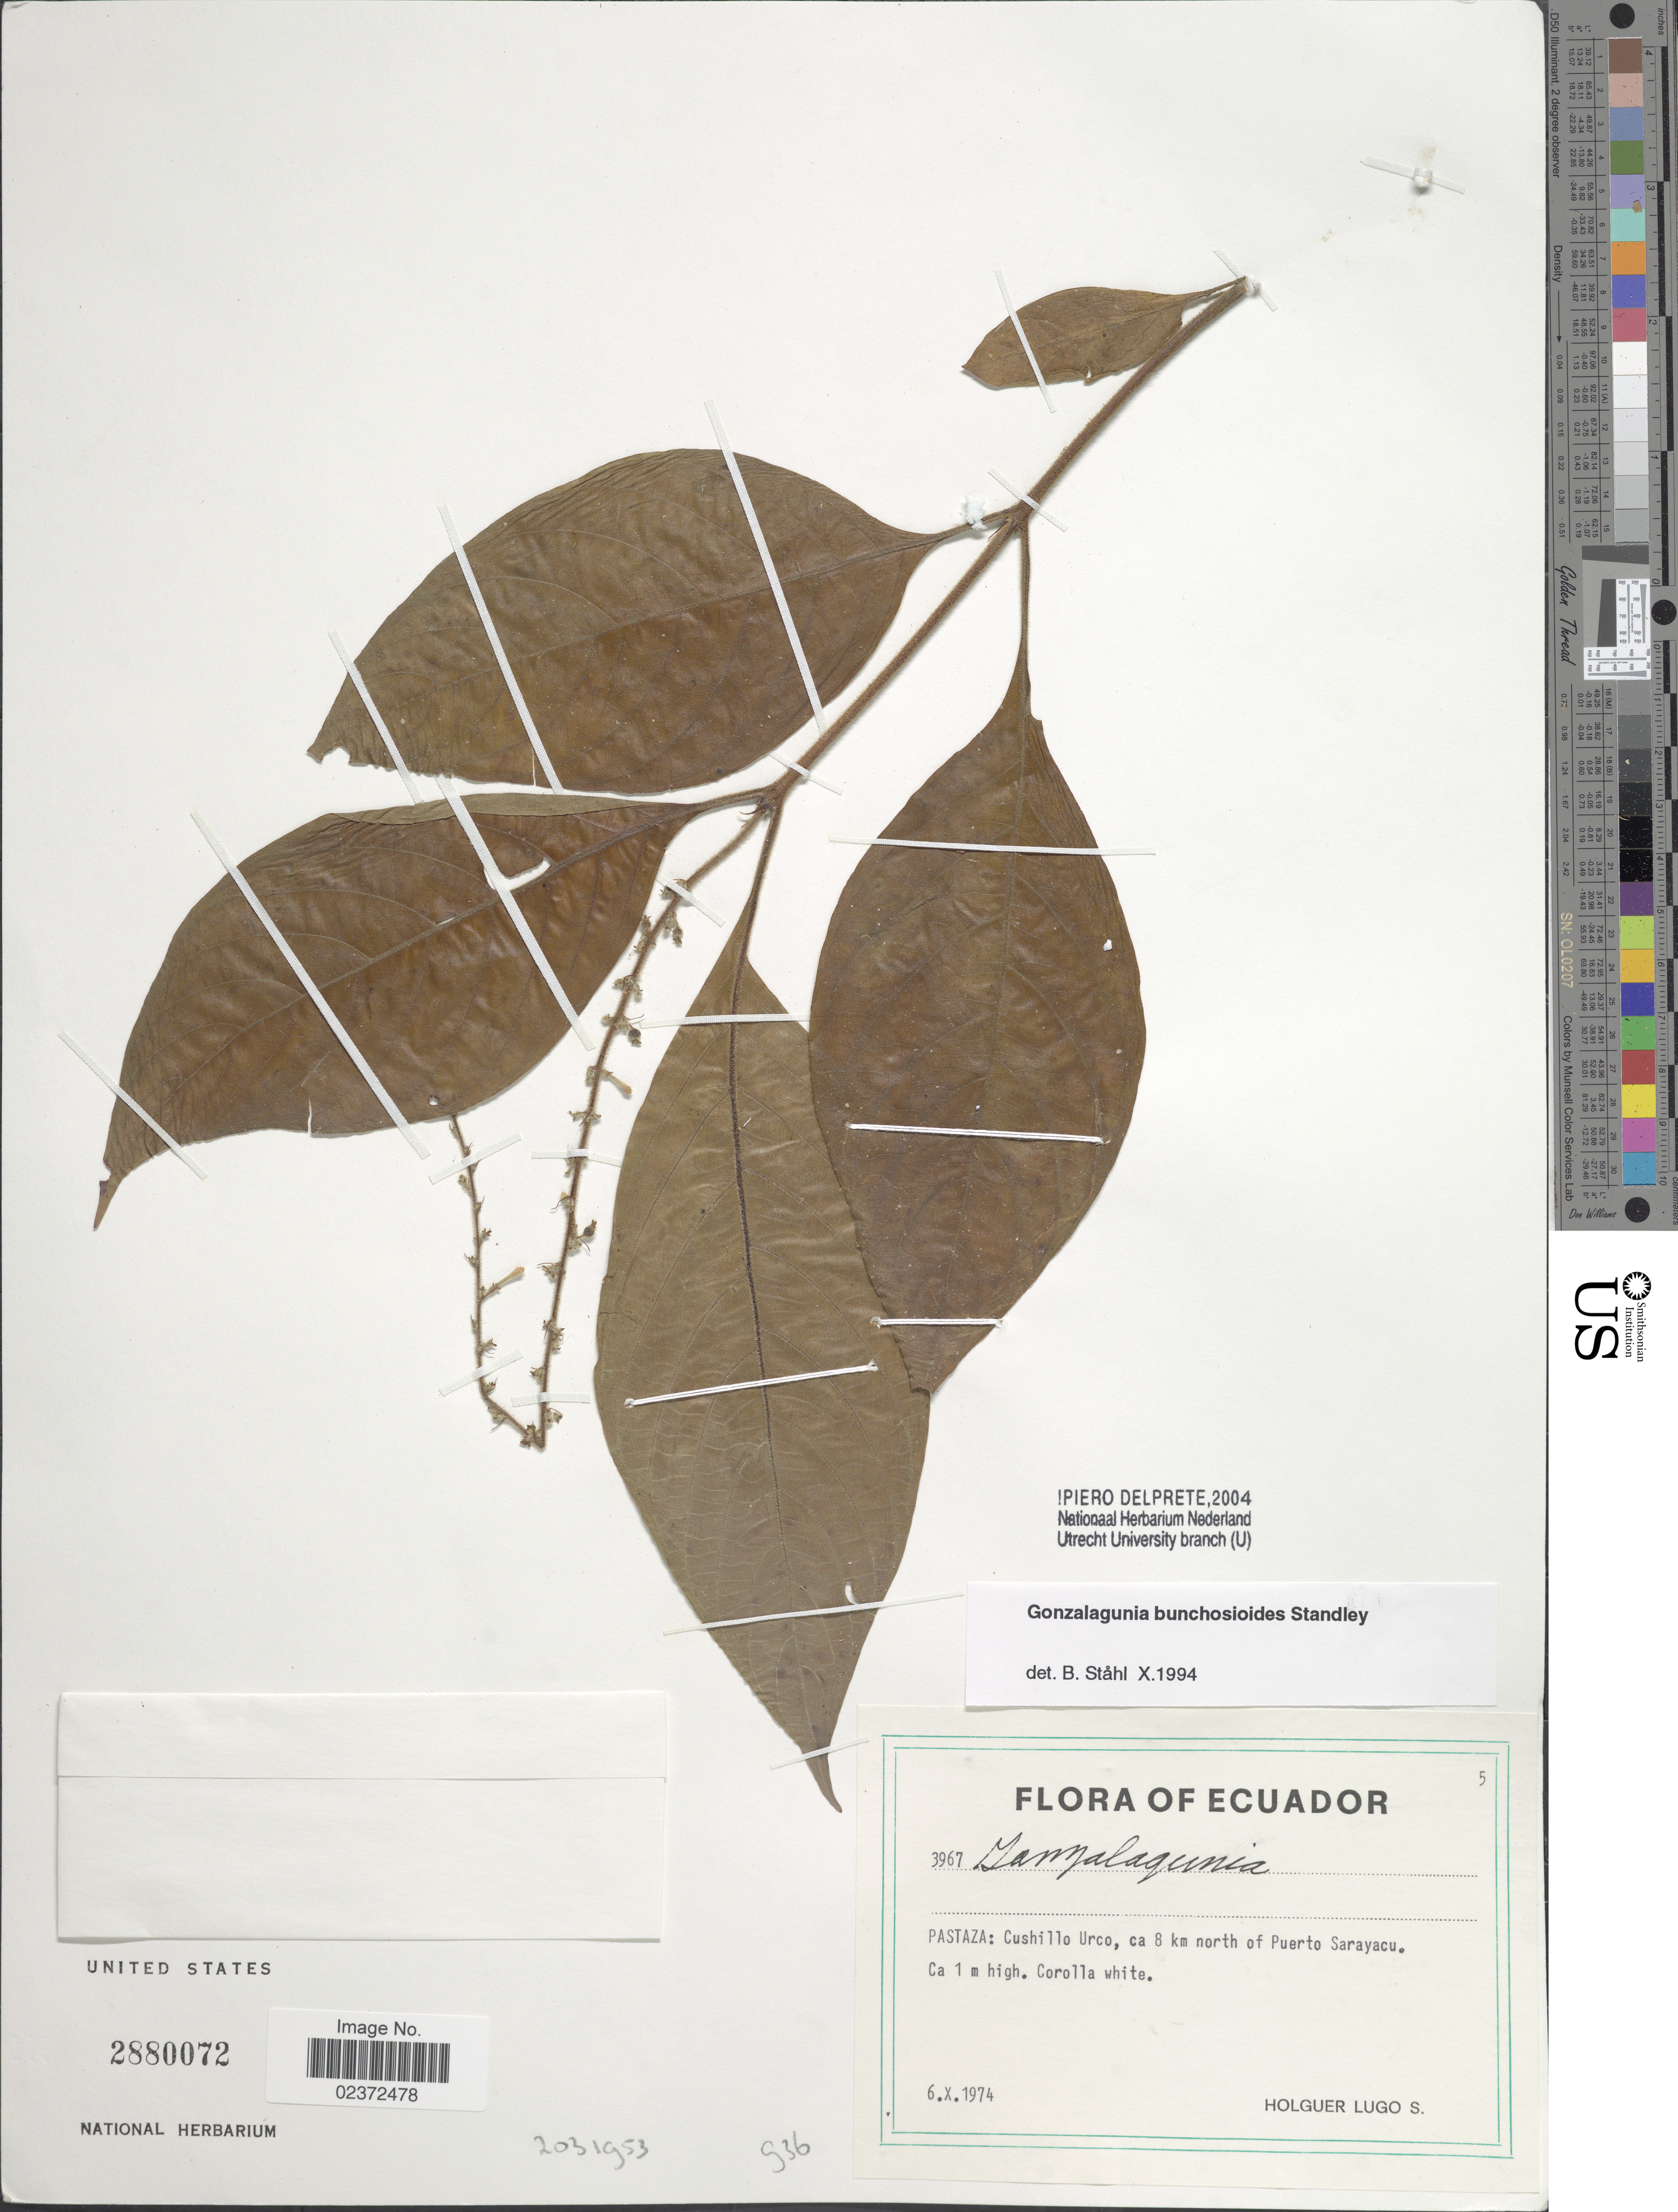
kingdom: Plantae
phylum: Tracheophyta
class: Magnoliopsida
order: Gentianales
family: Rubiaceae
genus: Gonzalagunia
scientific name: Gonzalagunia bunchosioides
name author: Standl.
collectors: H. Lugo S.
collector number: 3967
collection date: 1974-10-06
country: Ecuador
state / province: Pastaza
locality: Cushillo Urco, ca 8 km north of Puerto Sarayacu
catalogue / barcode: US 2880072